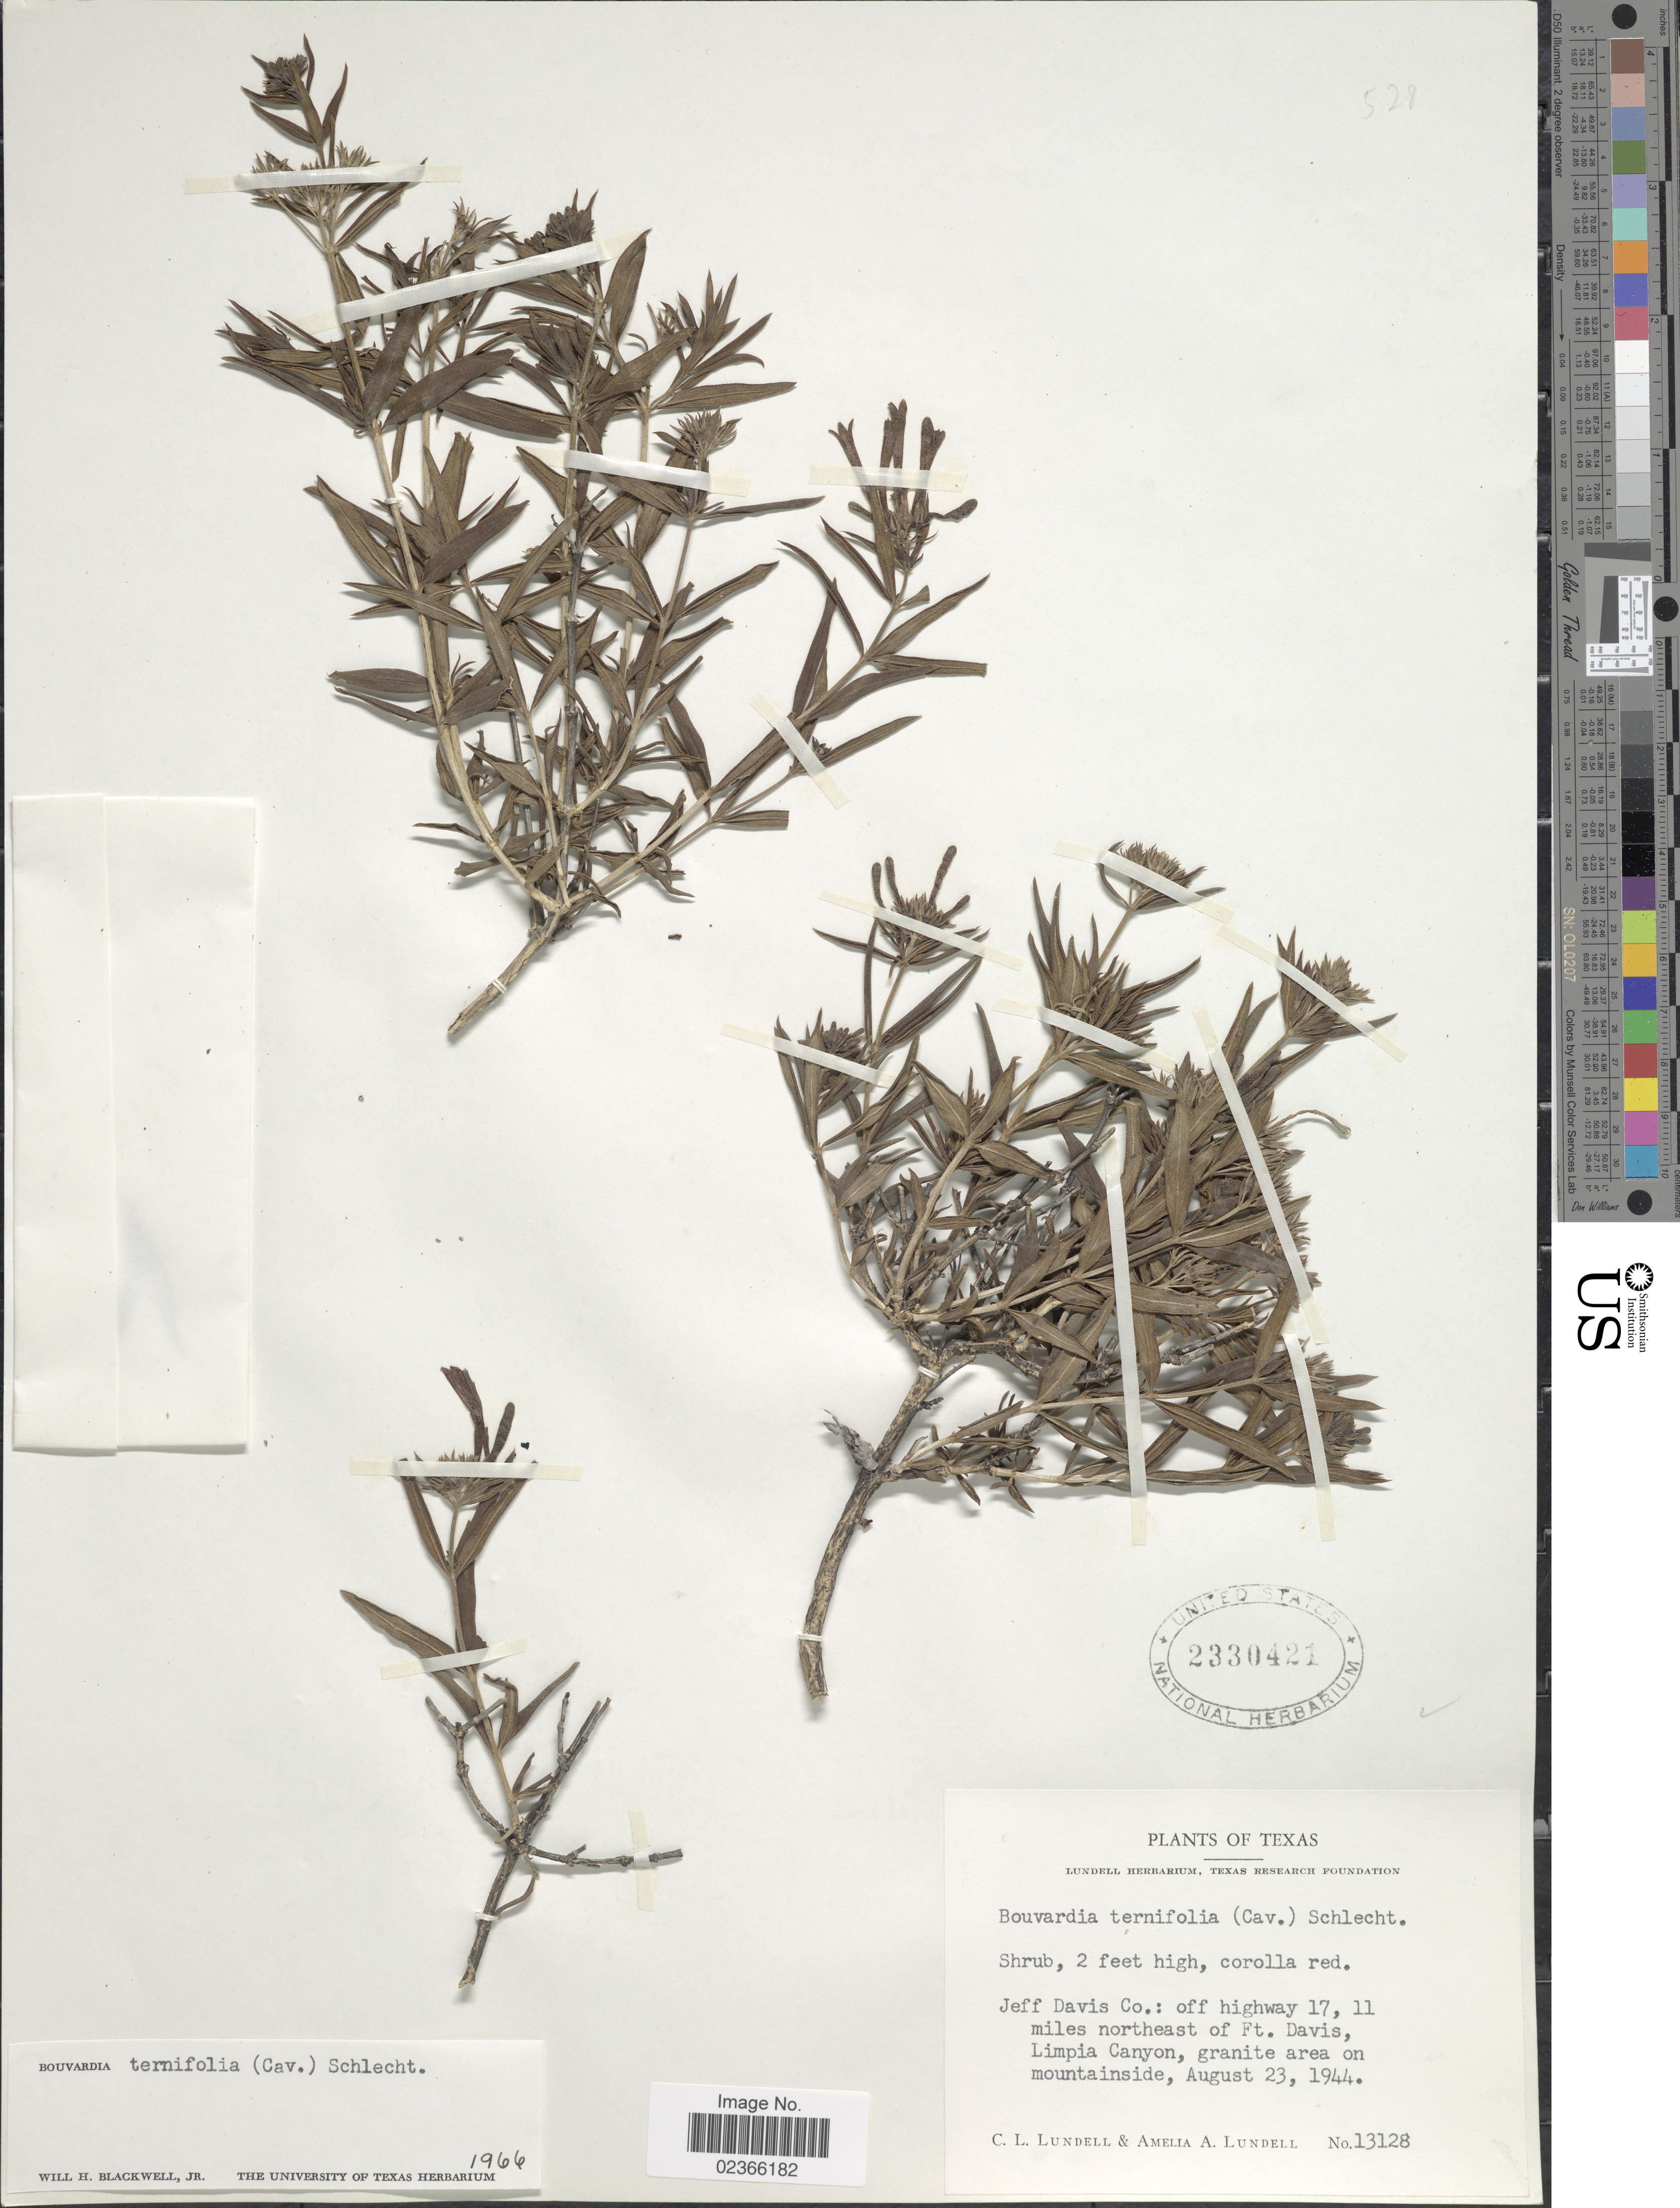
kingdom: Plantae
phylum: Tracheophyta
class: Magnoliopsida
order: Gentianales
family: Rubiaceae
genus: Bouvardia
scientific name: Bouvardia ternifolia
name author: (Cav.) Schltdl.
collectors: C. L. Lundell & A. A. Lundell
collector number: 13128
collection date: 1944-08-23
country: United States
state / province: Texas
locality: Texas, Jeff Davis Co.: off highway 17, 11 miles northeast of Ft. Davis Limpia Canyon, granite area on mountainside.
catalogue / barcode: US 2330421